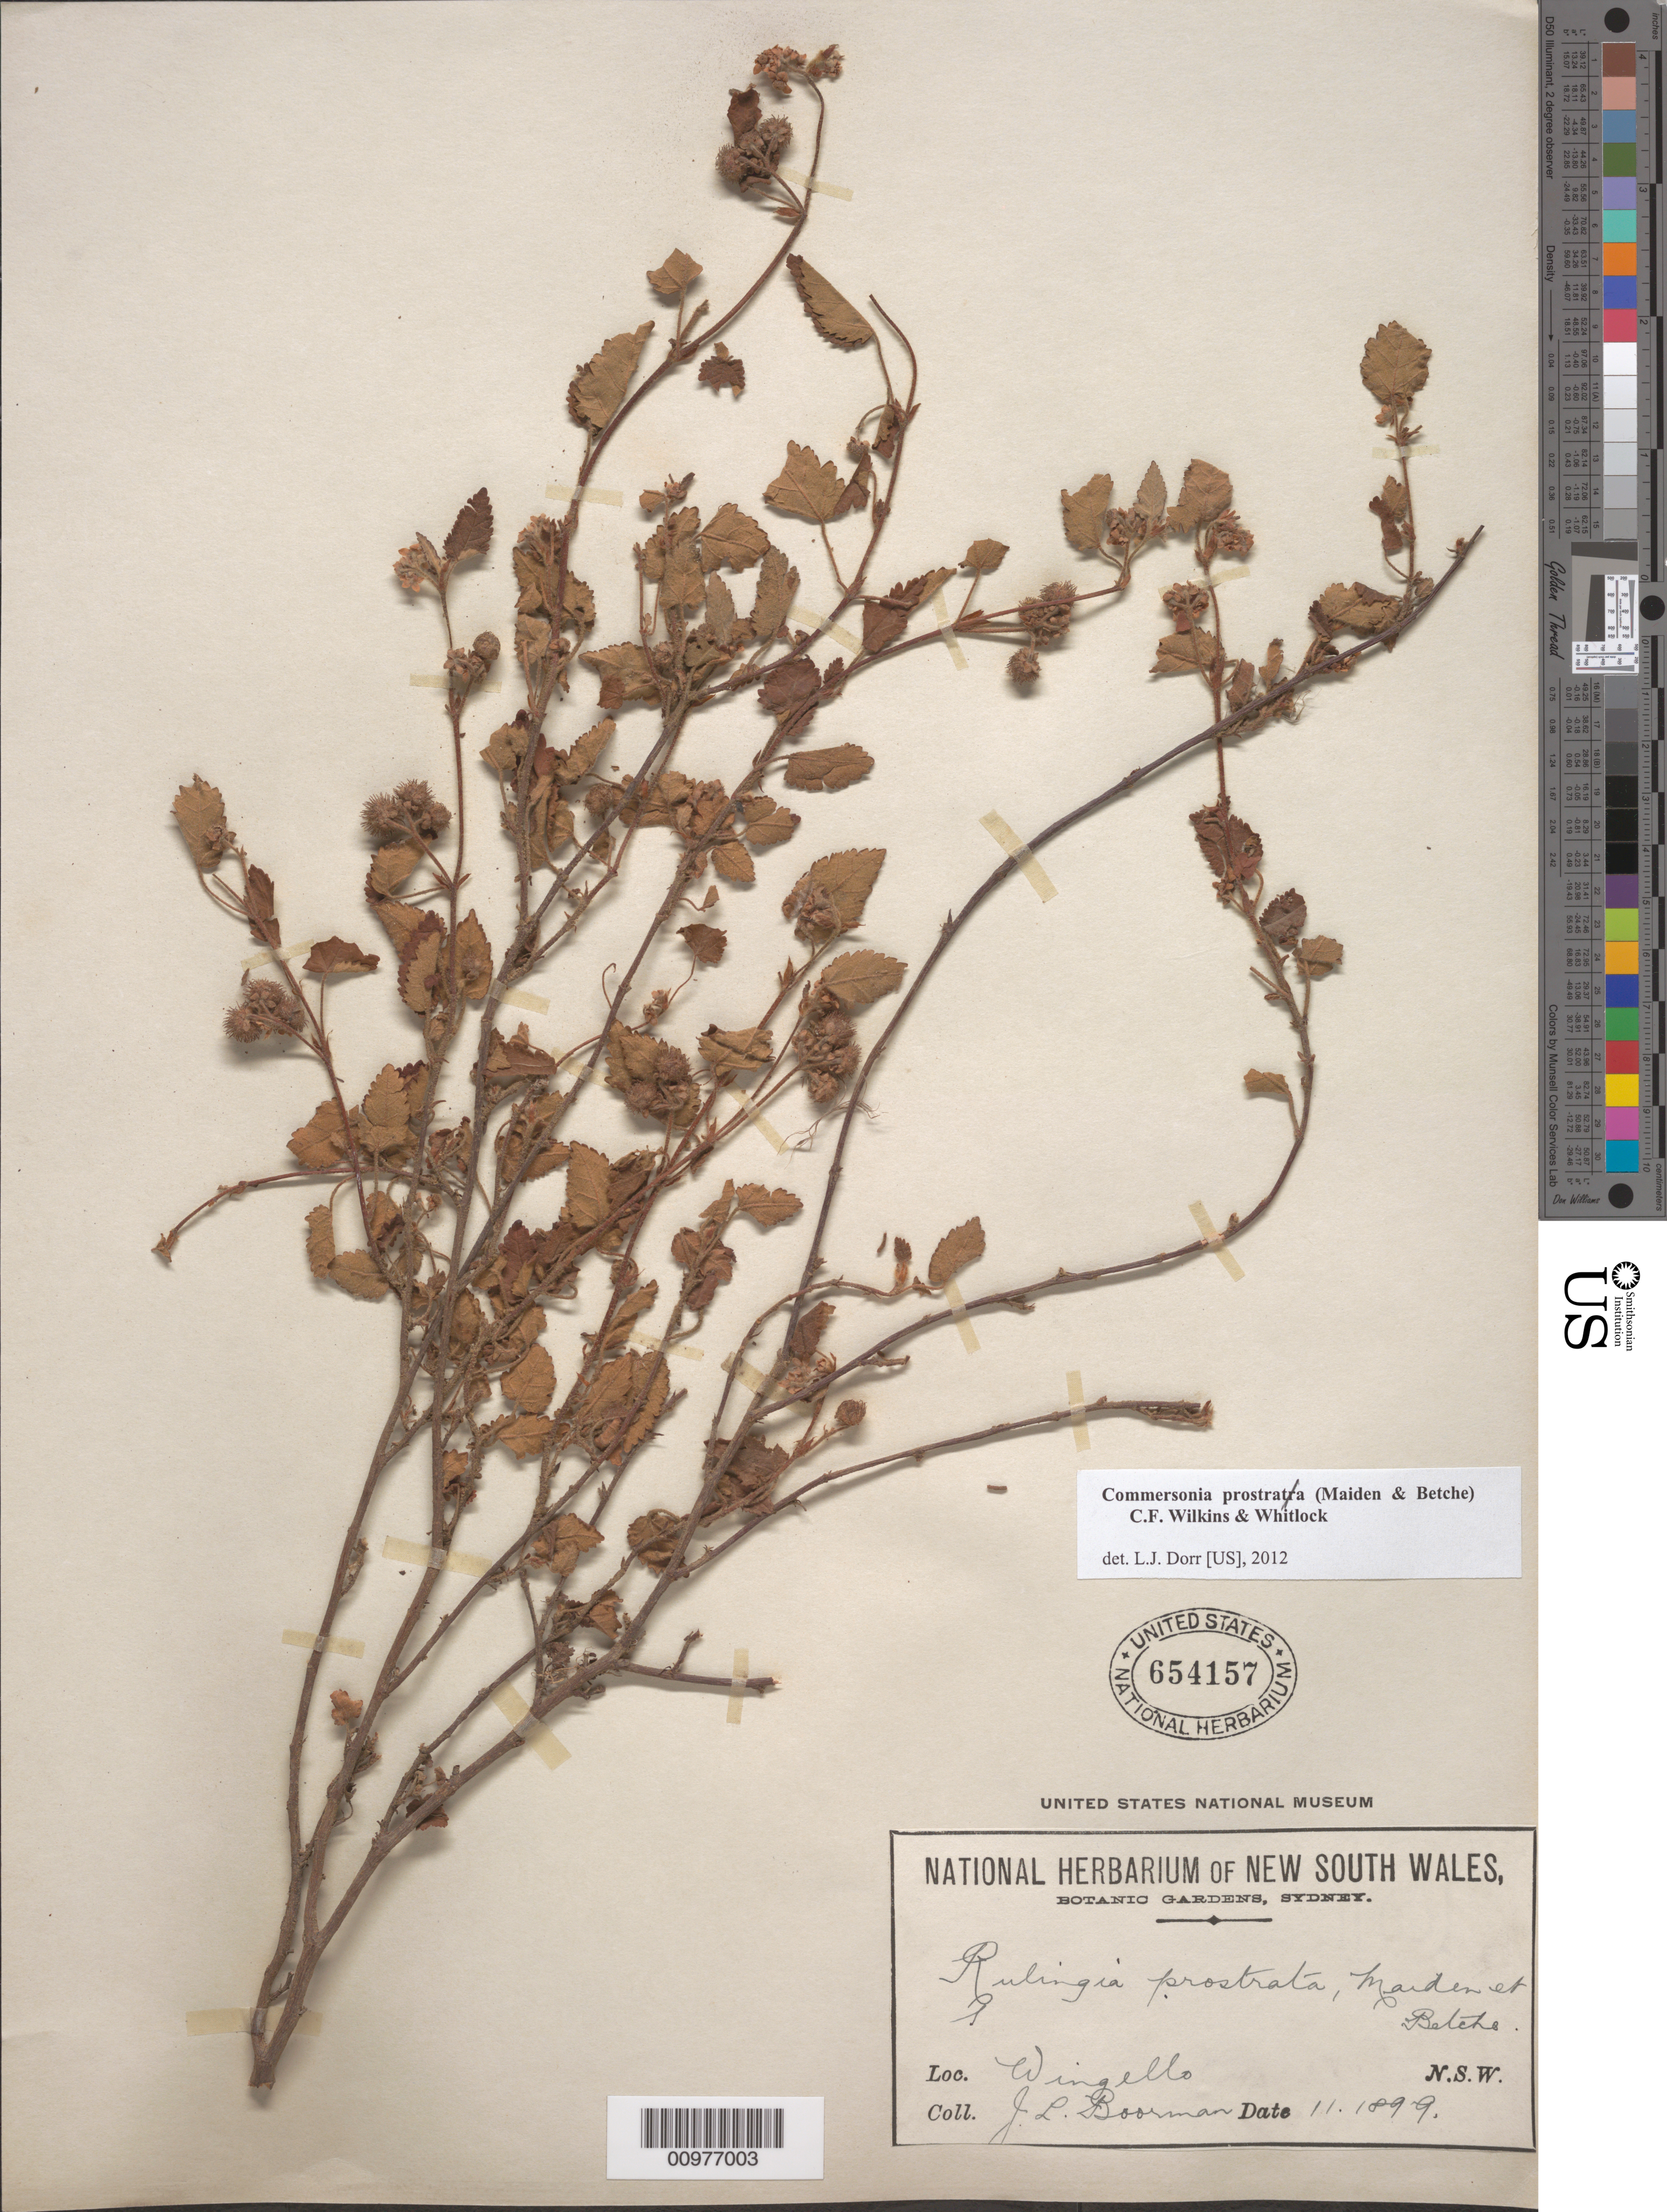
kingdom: Plantae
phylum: Tracheophyta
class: Magnoliopsida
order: Malvales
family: Malvaceae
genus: Commersonia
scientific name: Commersonia prostrata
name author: (Maiden & Betche) C.F. Wilkins & Whitlock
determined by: Dorr, L. J., (BOT), Smithsonian Institution - National Museum of Natural History (UNITED STATES)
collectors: J. Boorman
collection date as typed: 11.1899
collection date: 1899-11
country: Australia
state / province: New South Wales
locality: Wingello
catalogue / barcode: US 654157